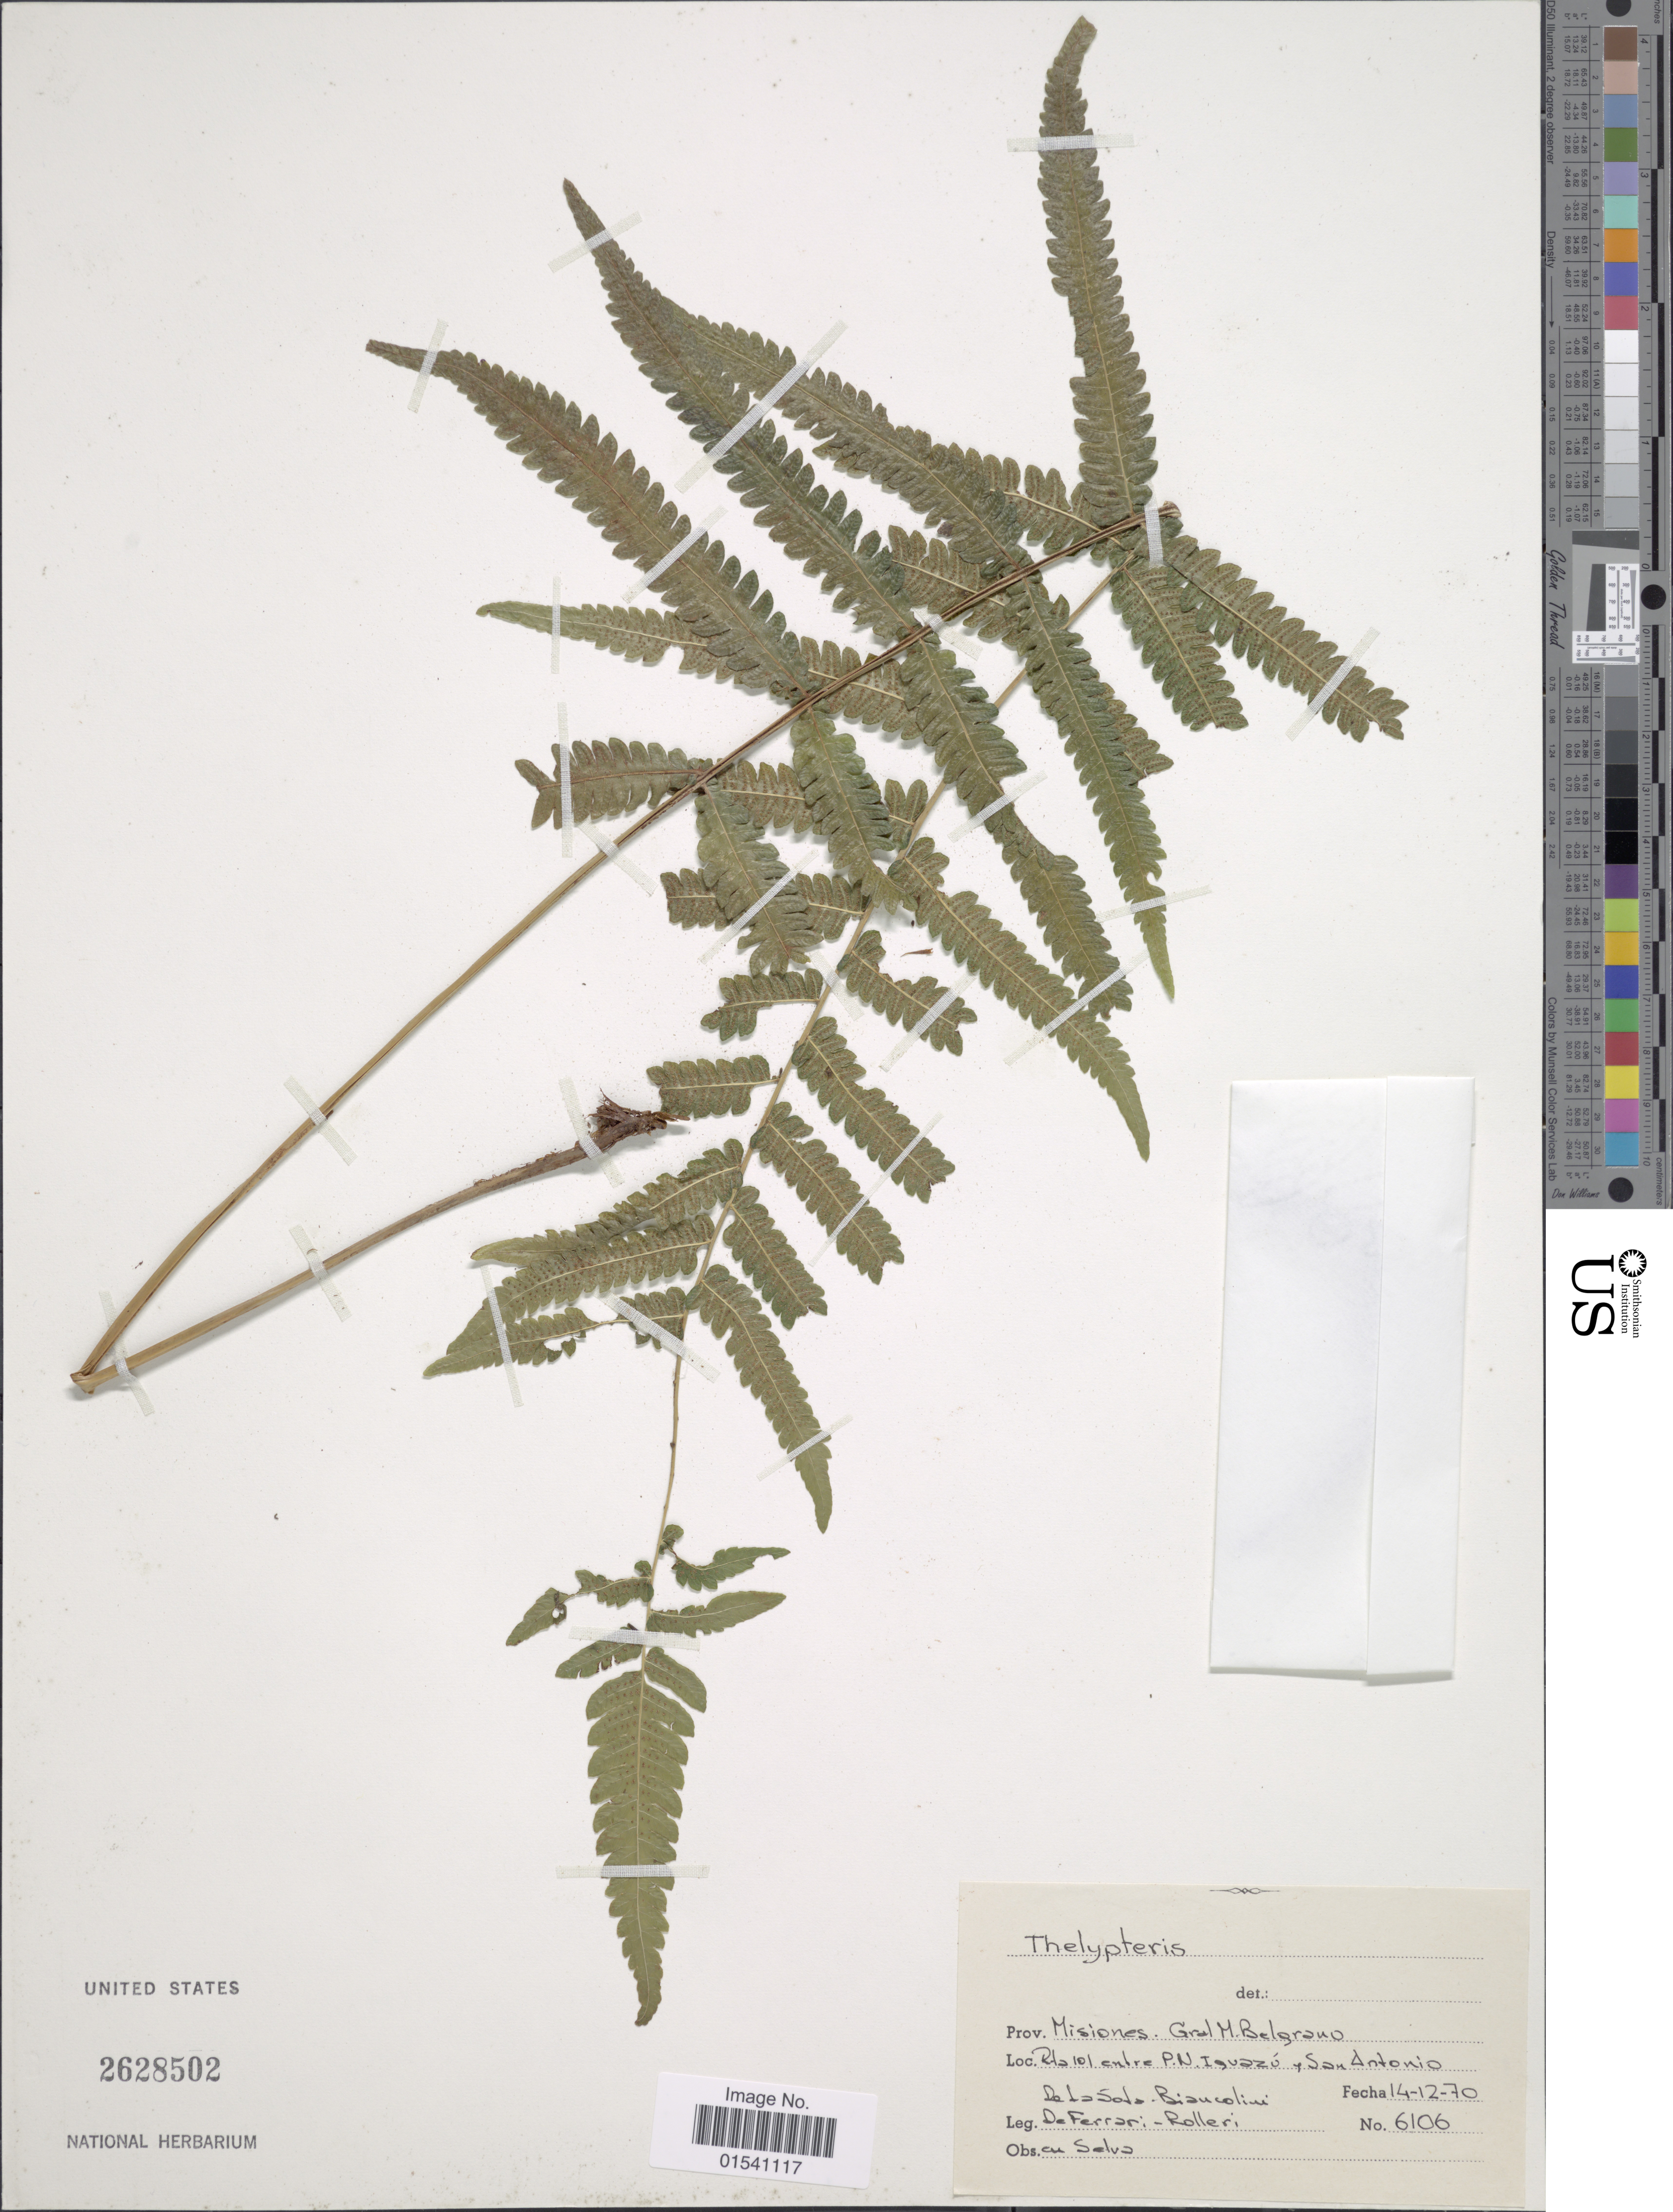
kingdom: Plantae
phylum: Tracheophyta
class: Polypodiopsida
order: Polypodiales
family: Thelypteridaceae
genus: Amauropelta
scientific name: Amauropelta sp.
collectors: de la Sota, Biancolini, De Ferrari & Rolleri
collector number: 6106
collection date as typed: Transcribed d/m/y: 14/12/70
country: Argentina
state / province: Misiones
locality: Misiones Gral M Belgrano Rta 101 entre P.N. Iguazu y San Antonio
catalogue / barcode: US 2628502